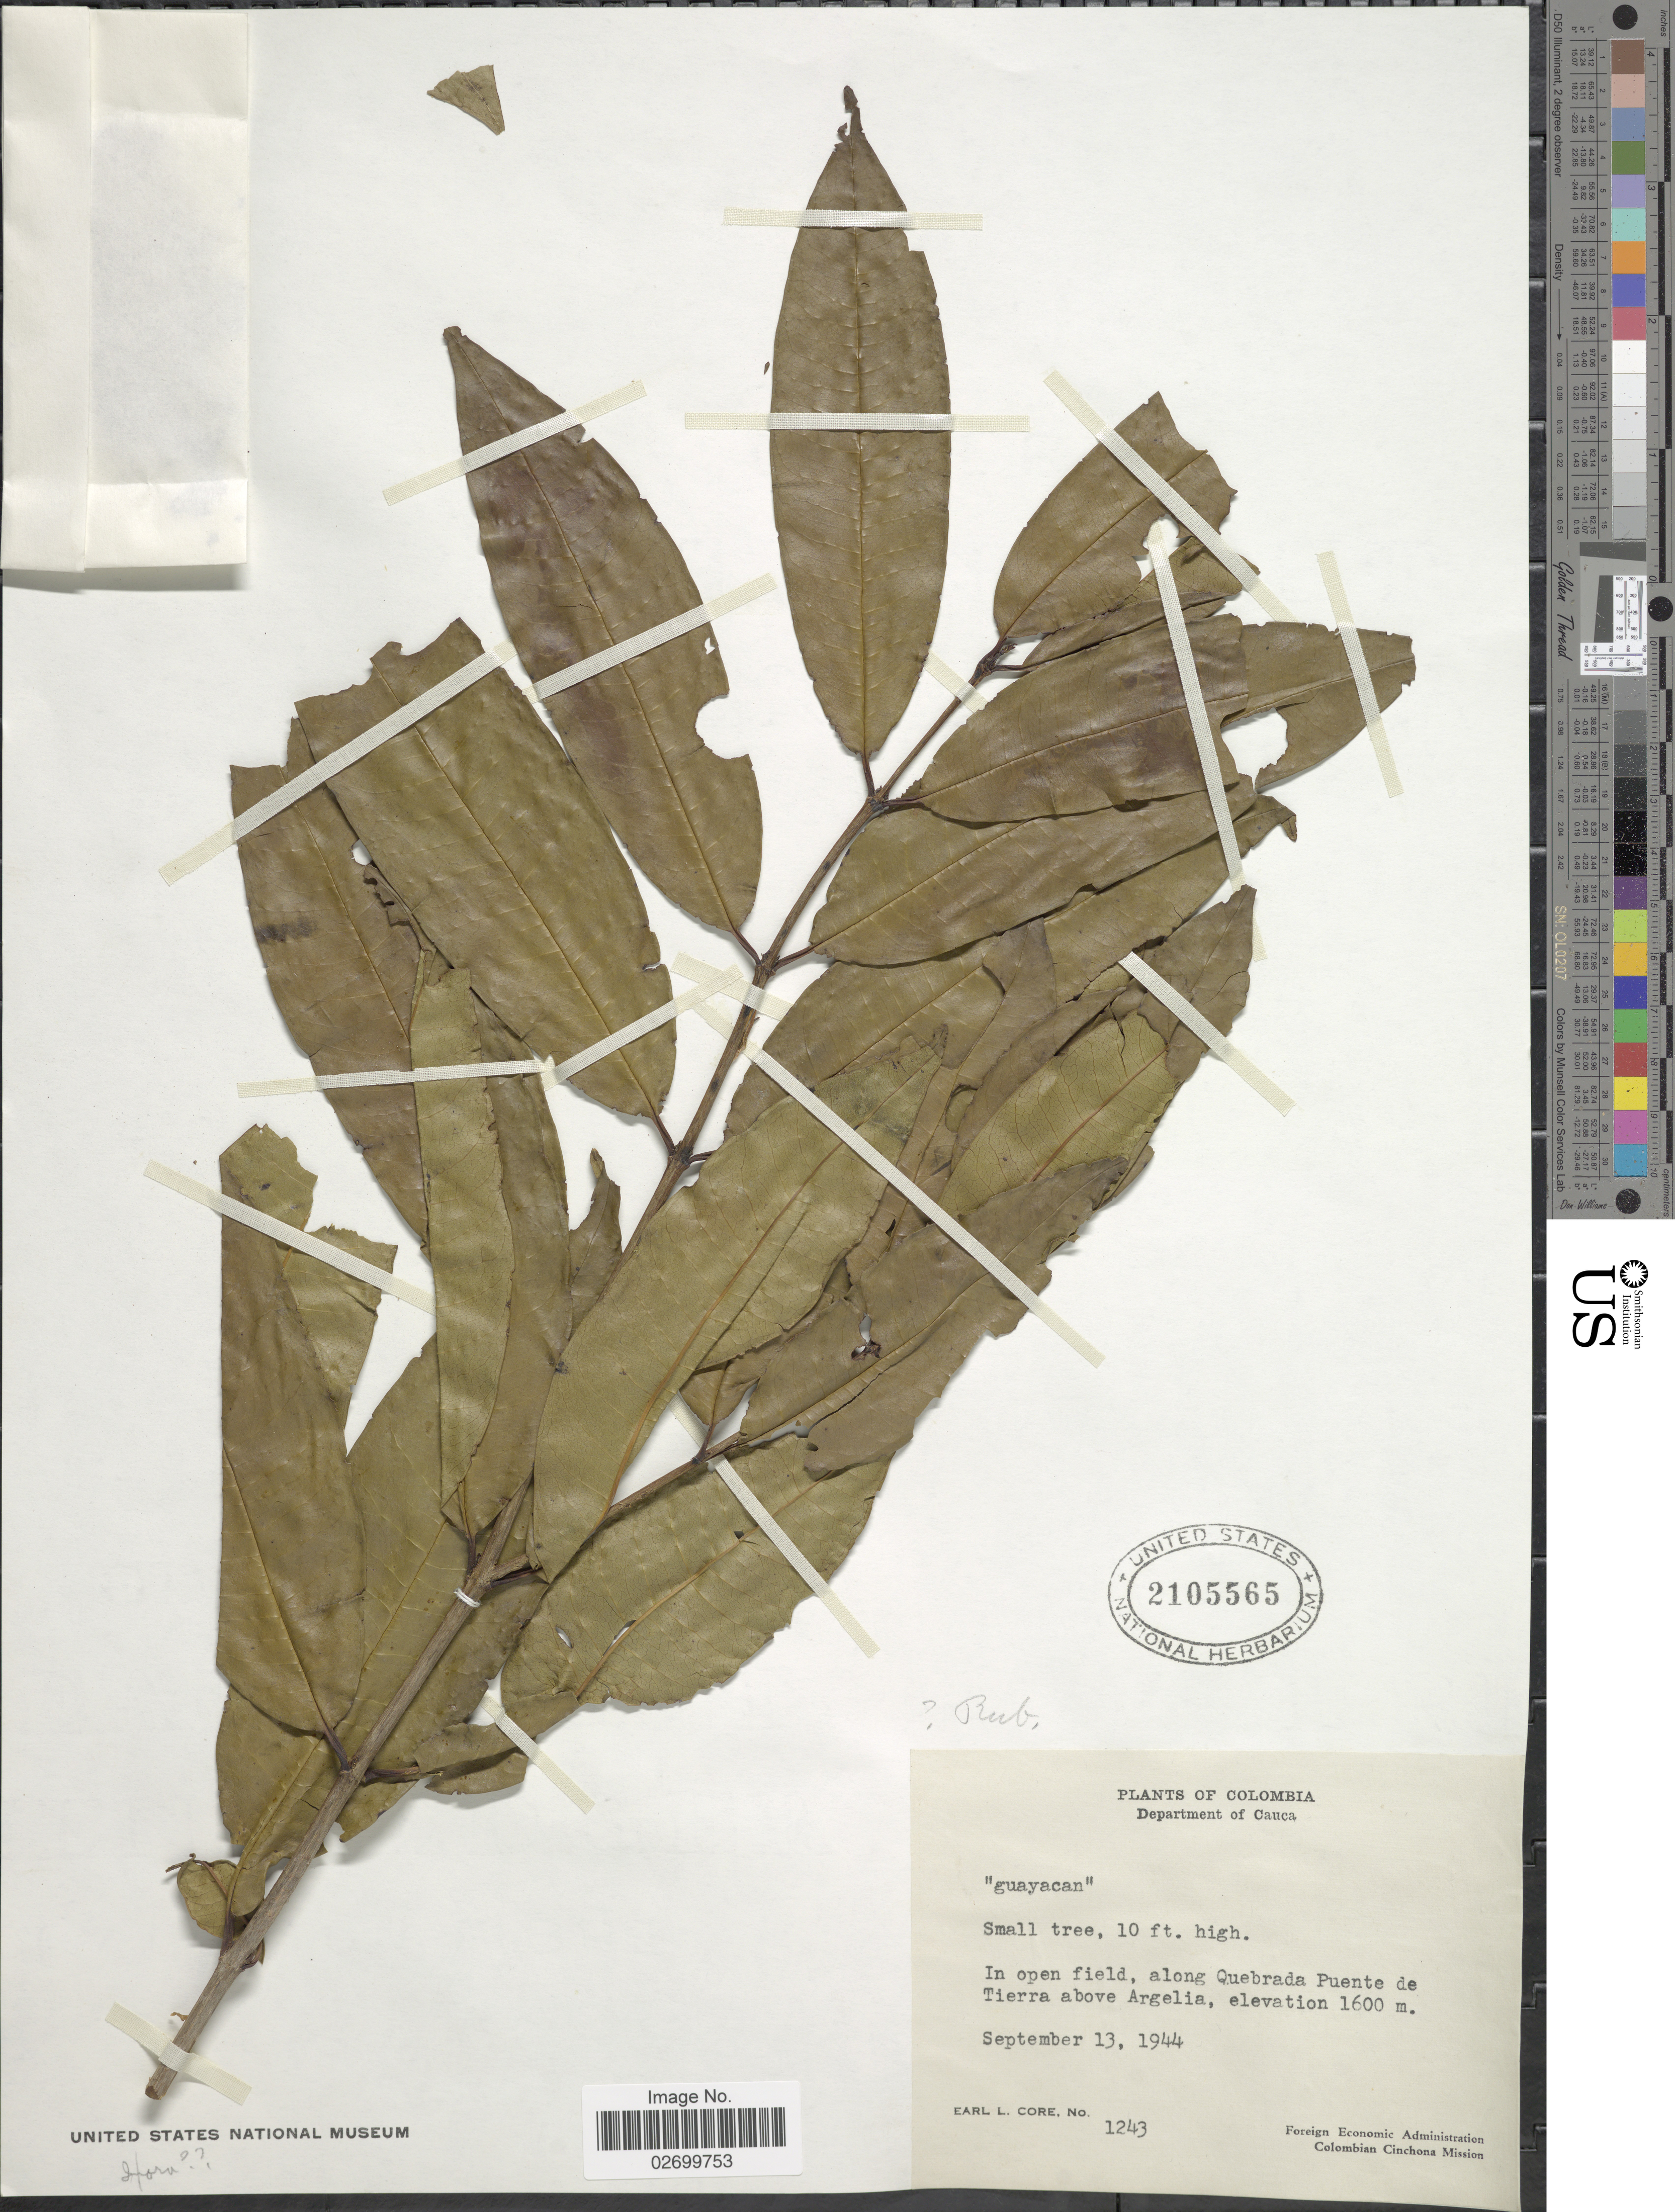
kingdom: Plantae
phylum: Tracheophyta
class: Magnoliopsida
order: Gentianales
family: Rubiaceae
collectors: E. L. Core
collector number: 1243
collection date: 1944-09-13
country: Colombia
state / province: Cauca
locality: Department of Cauca. In open field, along Quebrada Puente de Tierra above Argelia.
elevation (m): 1600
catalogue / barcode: US 2105565